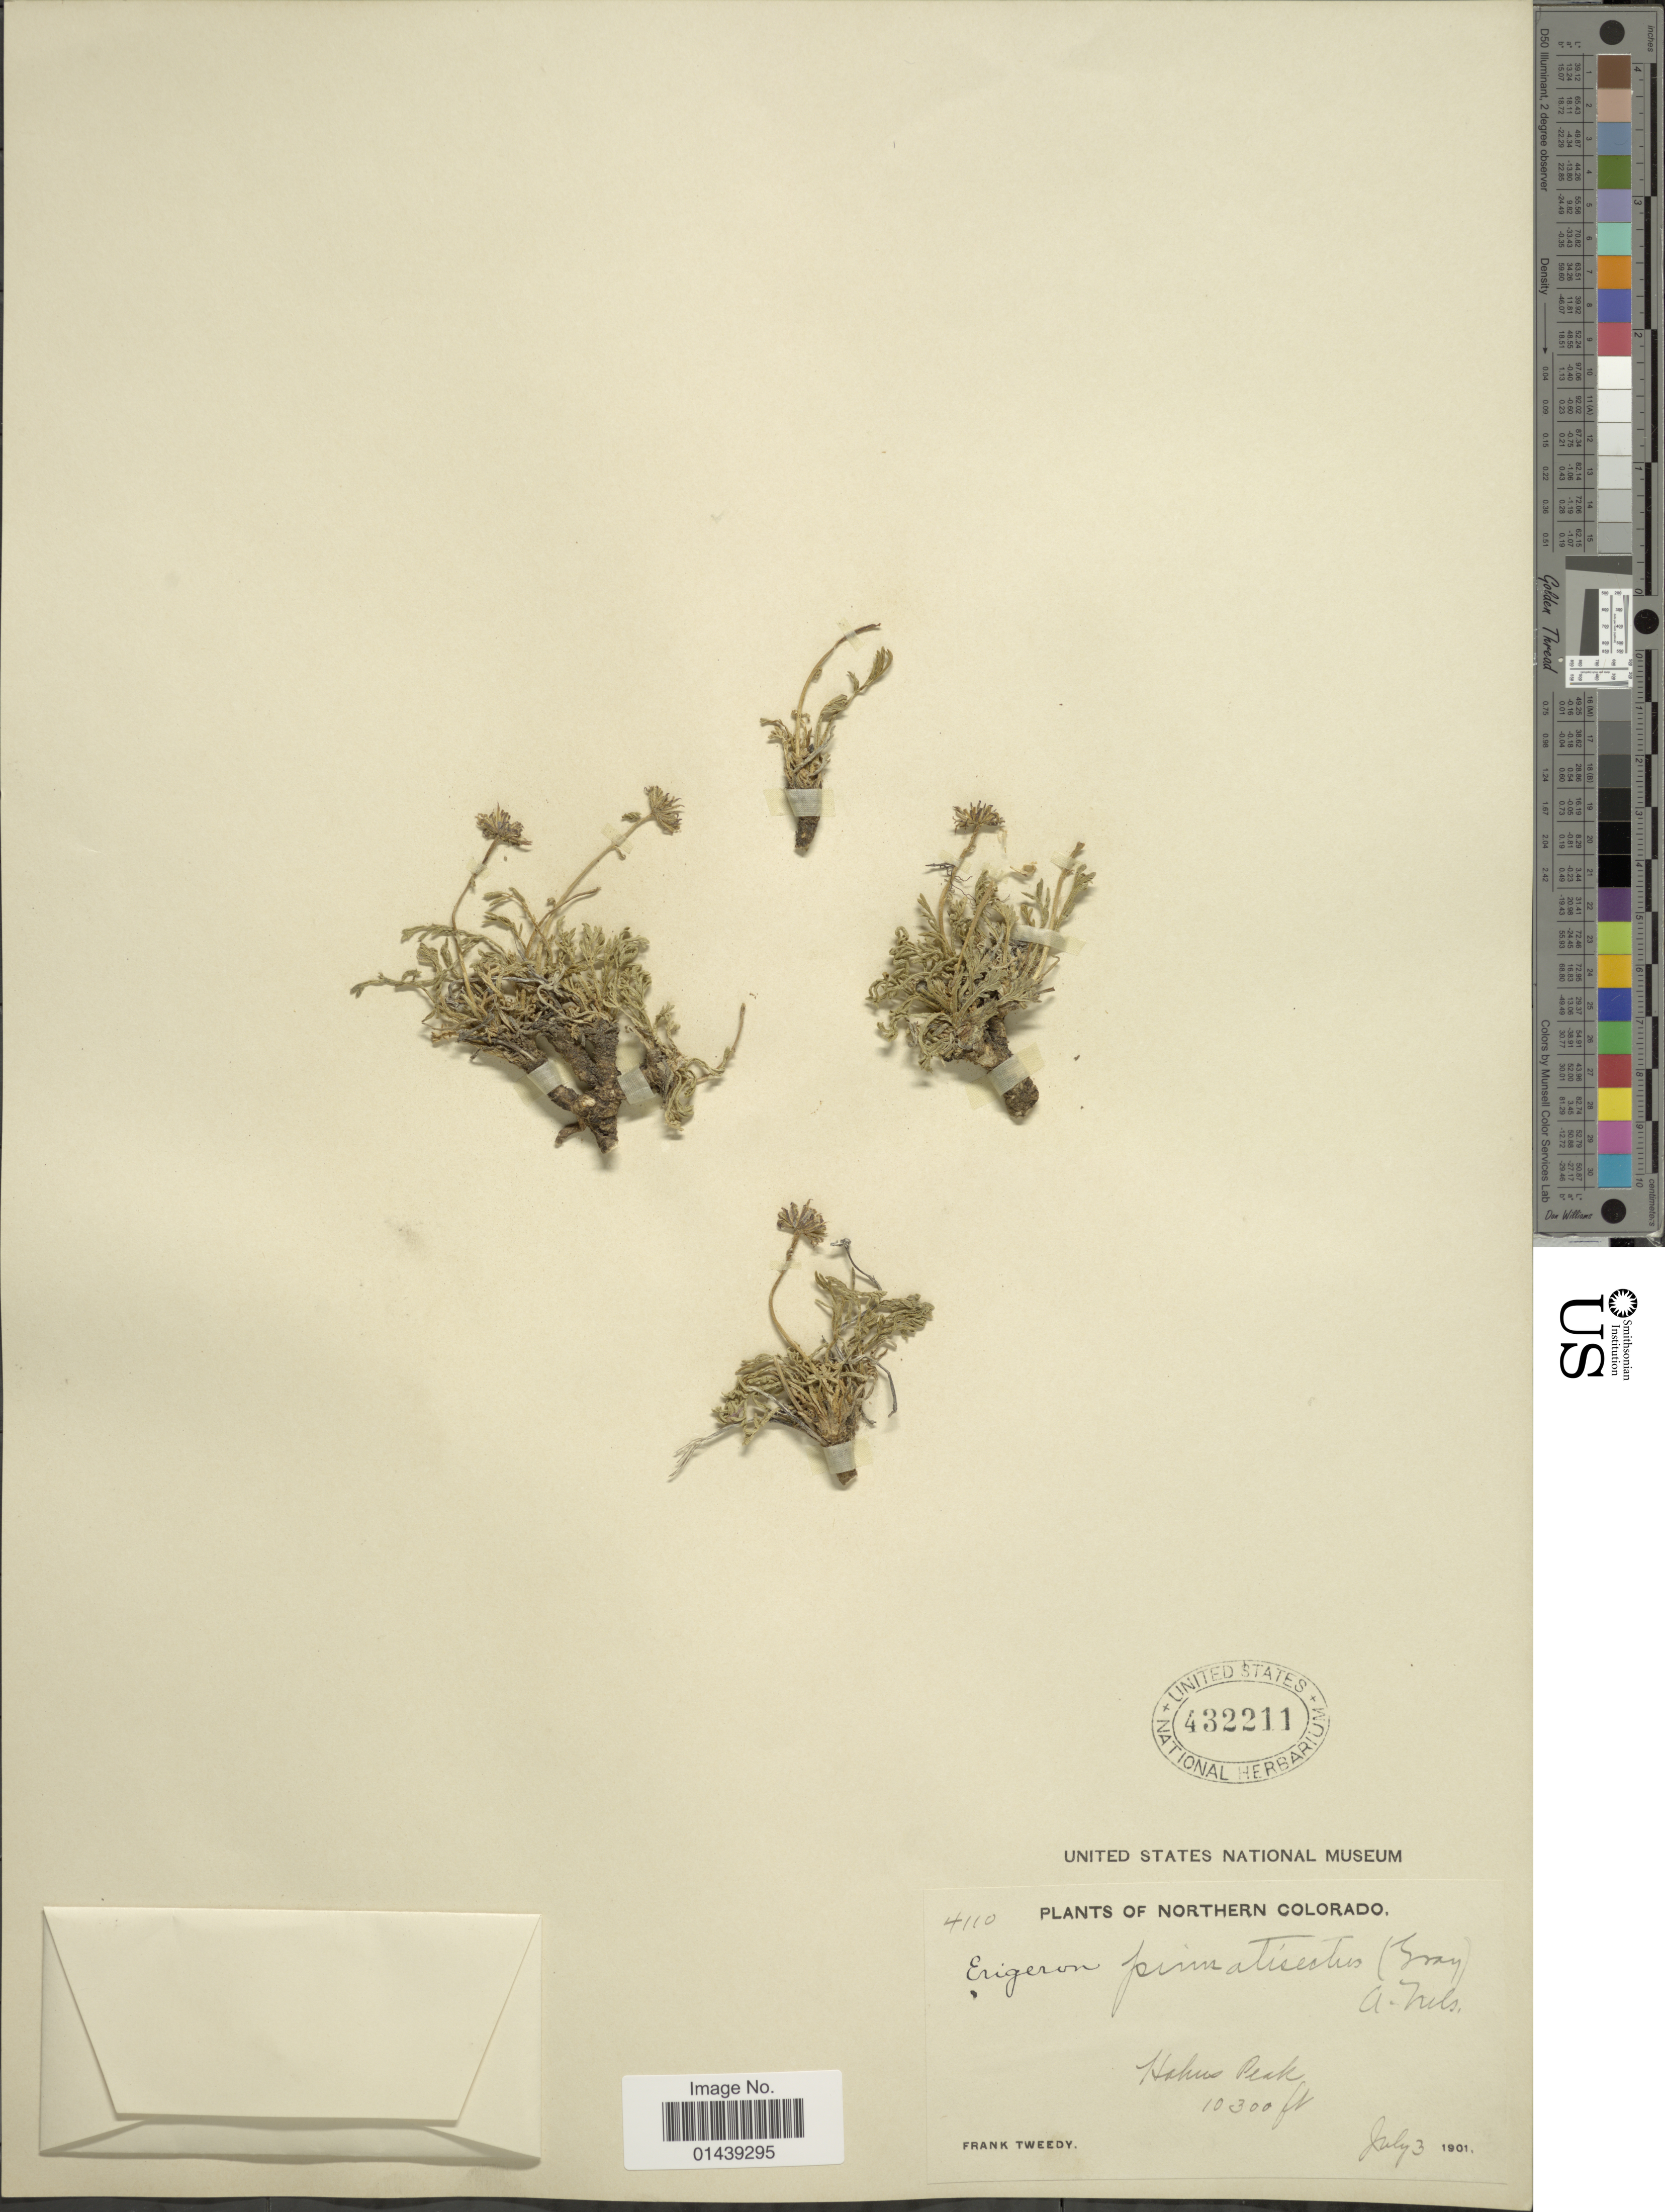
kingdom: Plantae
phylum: Tracheophyta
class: Magnoliopsida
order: Asterales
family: Asteraceae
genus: Erigeron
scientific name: Erigeron pinnatisectus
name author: (A. Gray) A. Nelson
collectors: F. Tweedy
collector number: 4110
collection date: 1901-07-03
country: United States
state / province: Colorado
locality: Northern Colorado. Hahns Peak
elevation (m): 3139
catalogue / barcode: US 432211